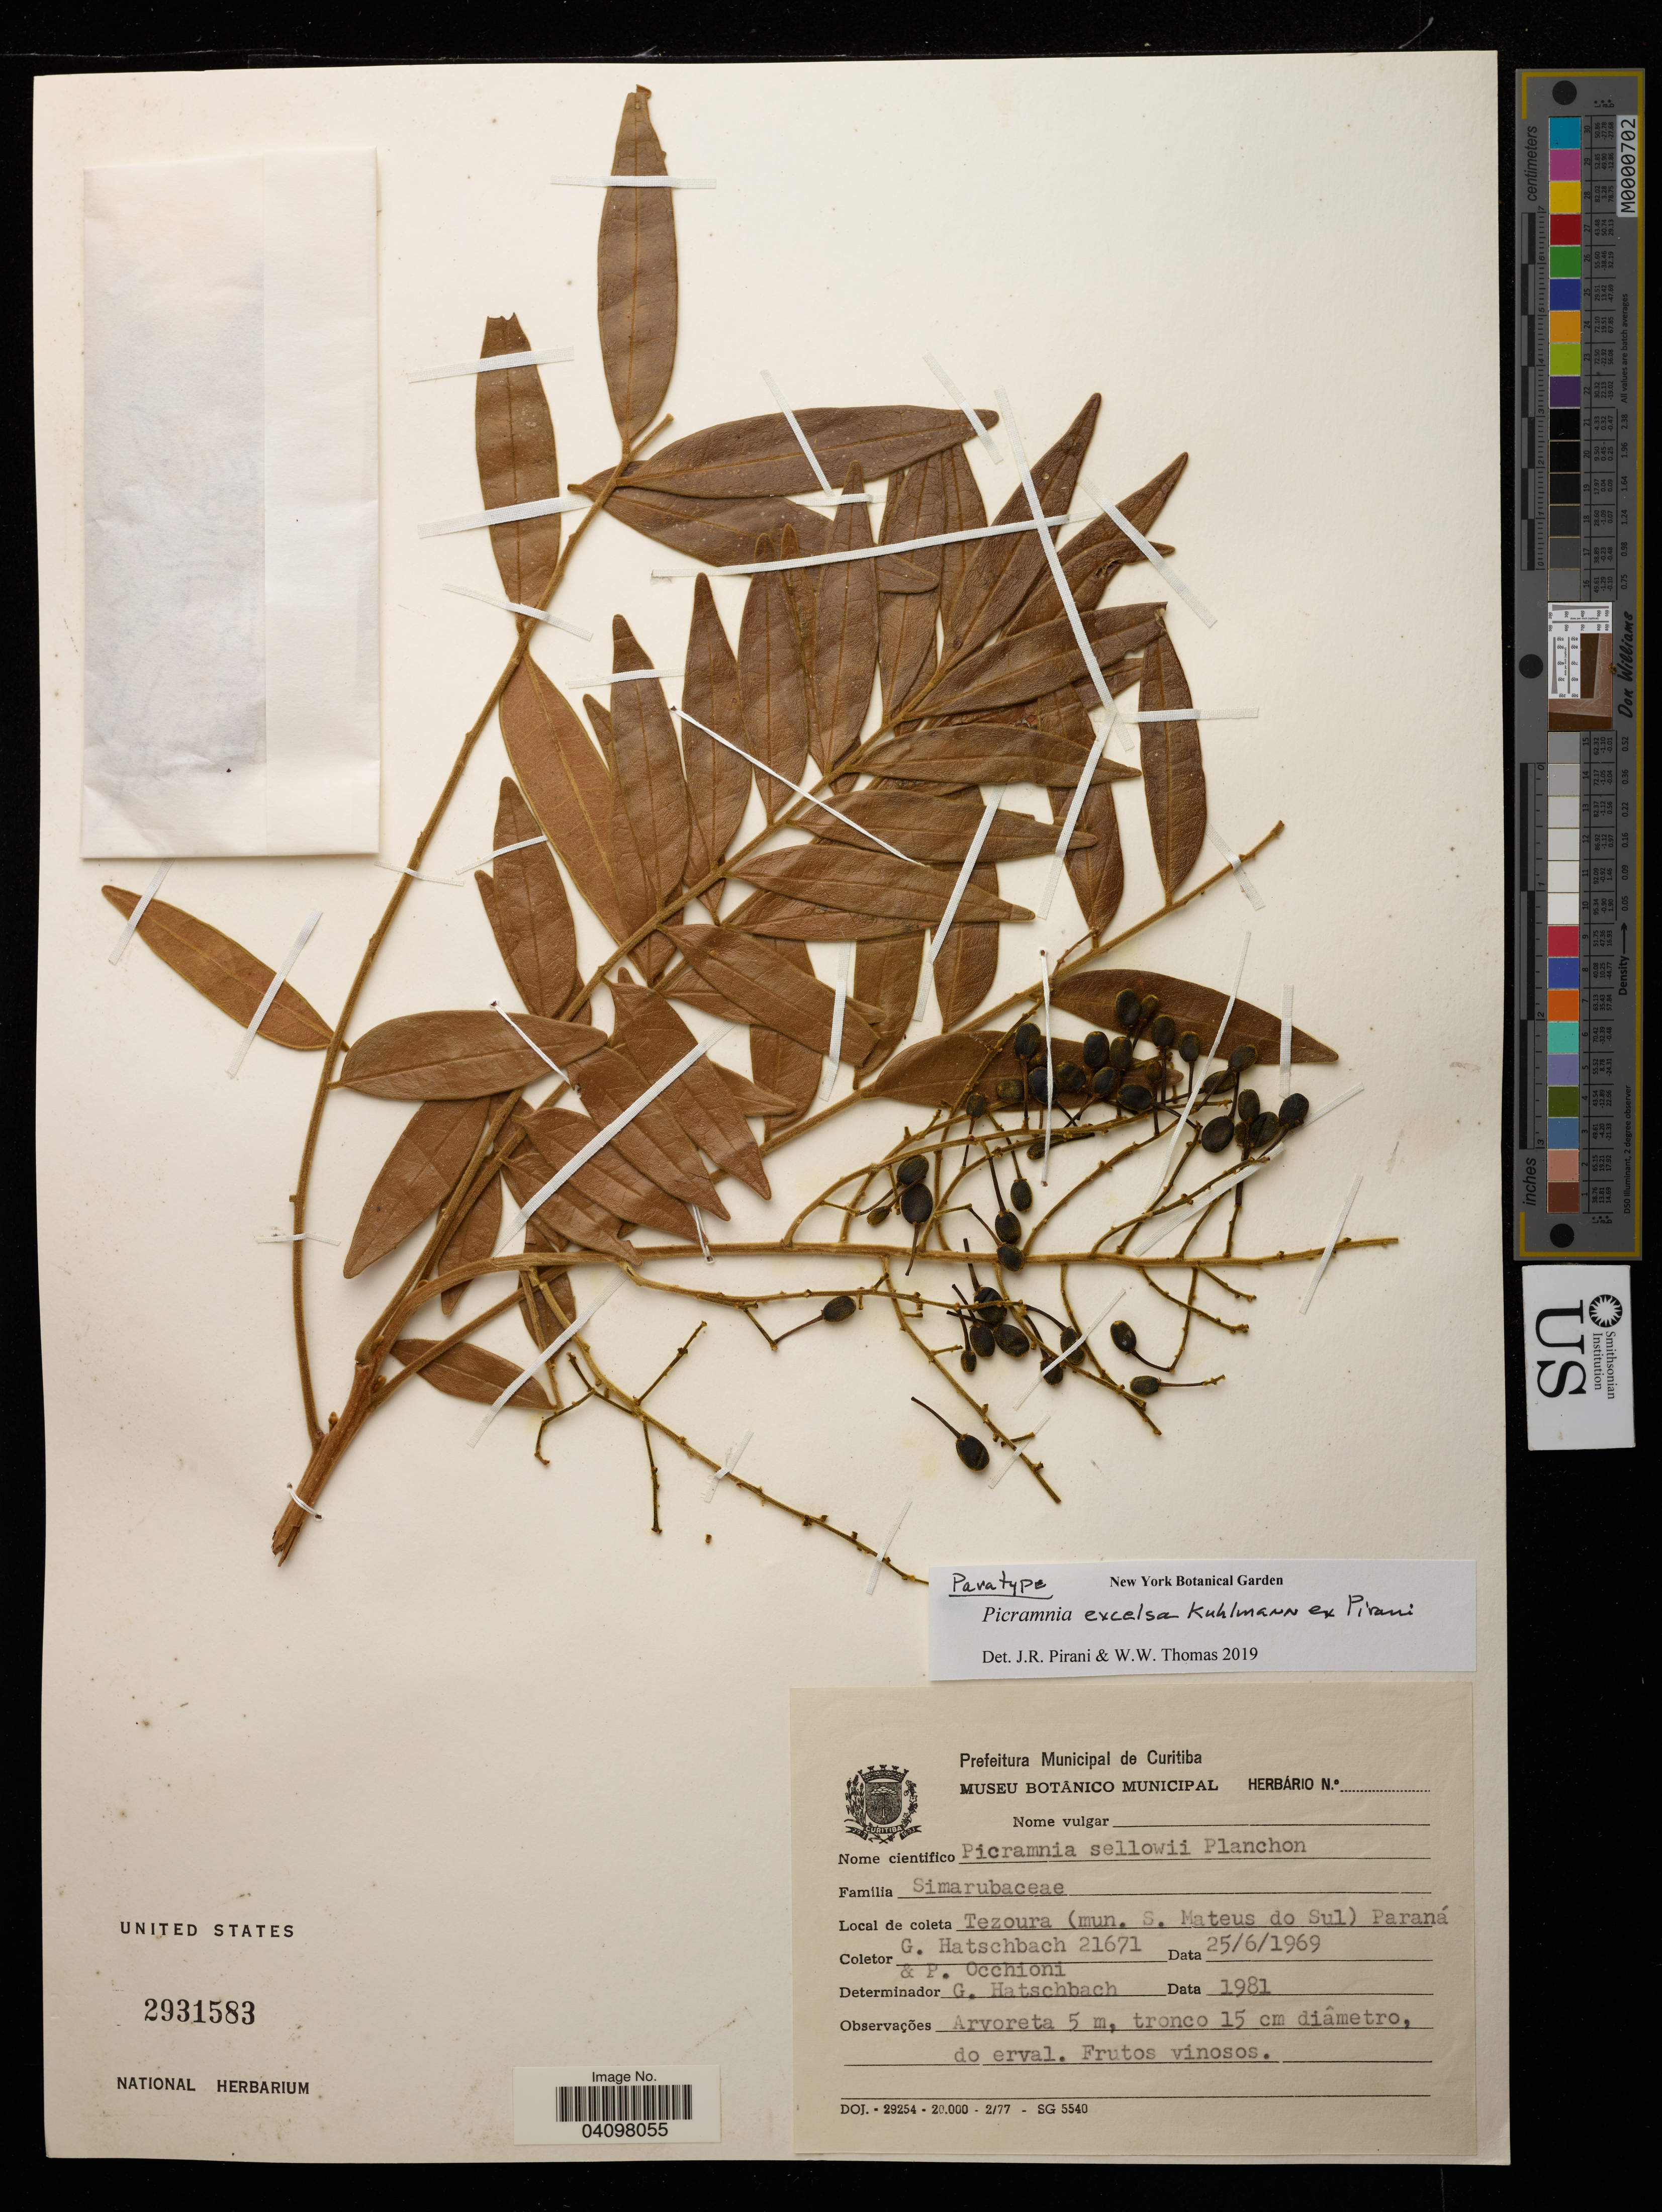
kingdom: Plantae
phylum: Tracheophyta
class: Magnoliopsida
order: Picramniales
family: Picramniaceae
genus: Picramnia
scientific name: Picramnia excelsa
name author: Kuhlm. ex Pirani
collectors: G. Hatschbach & P. Occhioni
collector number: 21671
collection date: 1969-06-25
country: Brazil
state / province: Paraná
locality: Tezoura (mun. S. Mateus do Sul).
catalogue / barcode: US 2931583